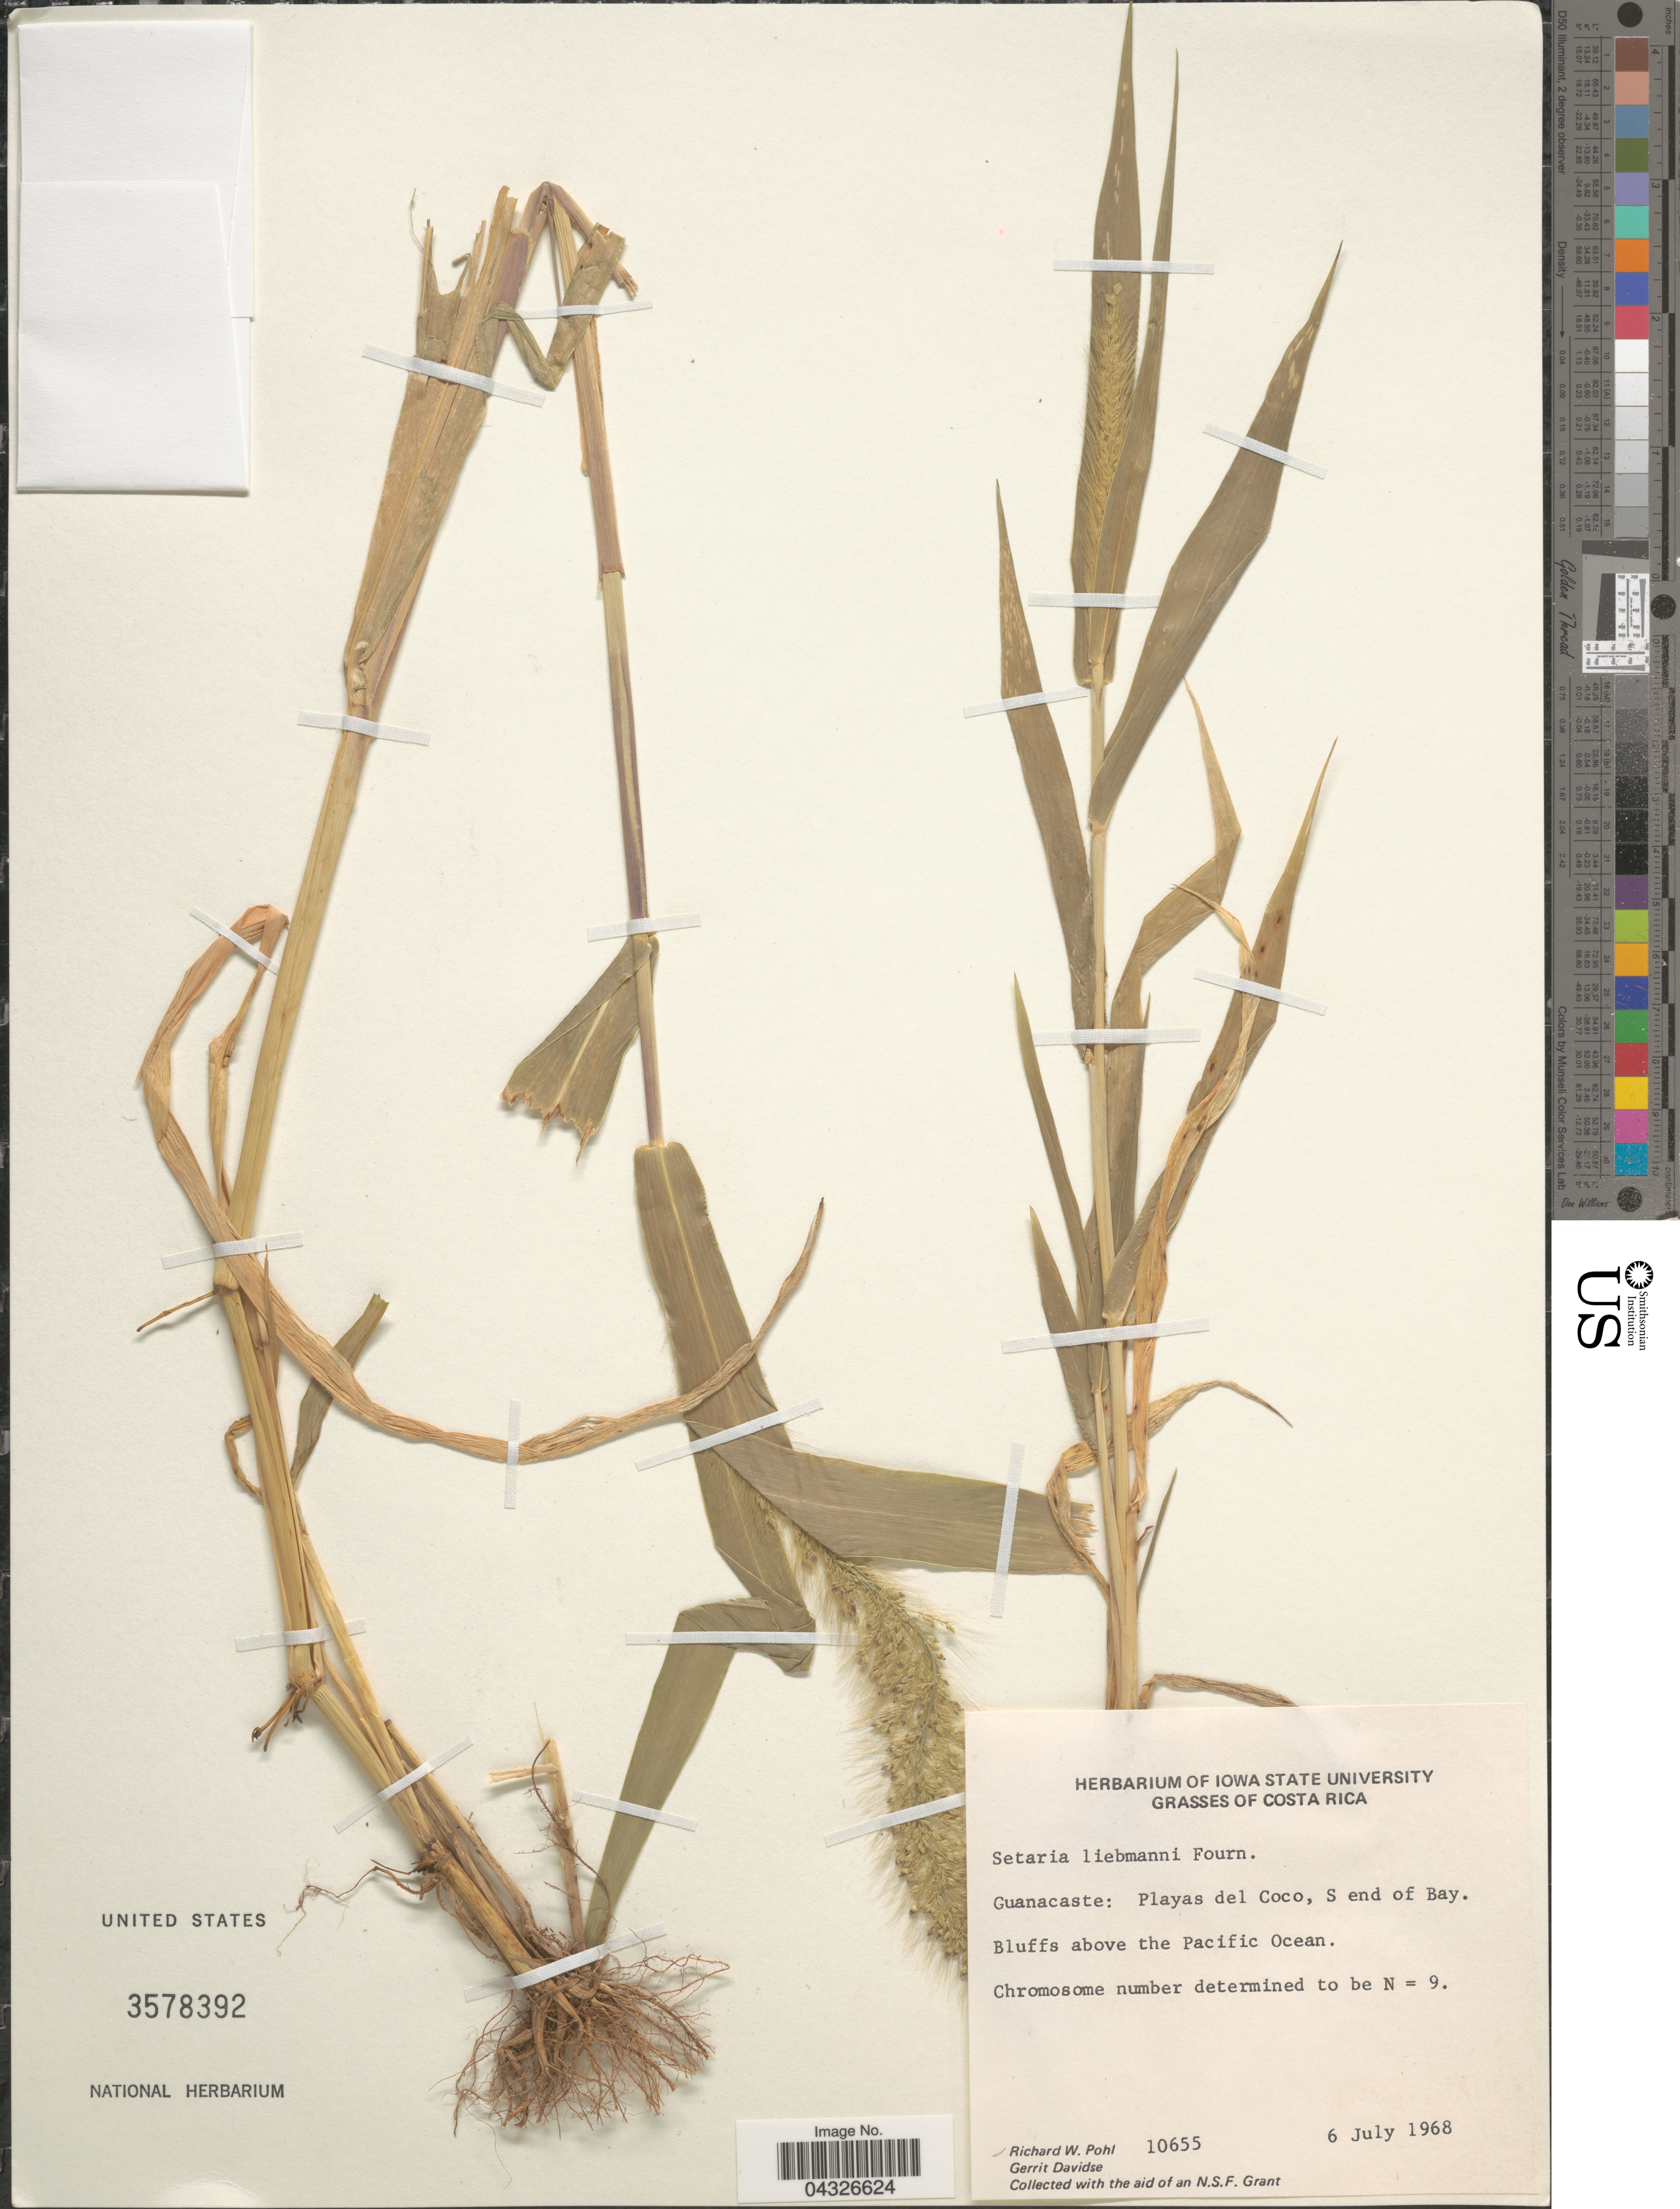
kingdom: Plantae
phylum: Tracheophyta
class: Liliopsida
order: Poales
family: Poaceae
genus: Setaria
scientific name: Setaria liebmannii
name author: E. Fourn.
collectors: R. W. Pohl & G. Davidse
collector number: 10655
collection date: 1968-07-06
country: Costa Rica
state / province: Guanacaste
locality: Playas del Coco, S end of Bay. Bluffs above the Pacific Ocean.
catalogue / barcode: US 3578392